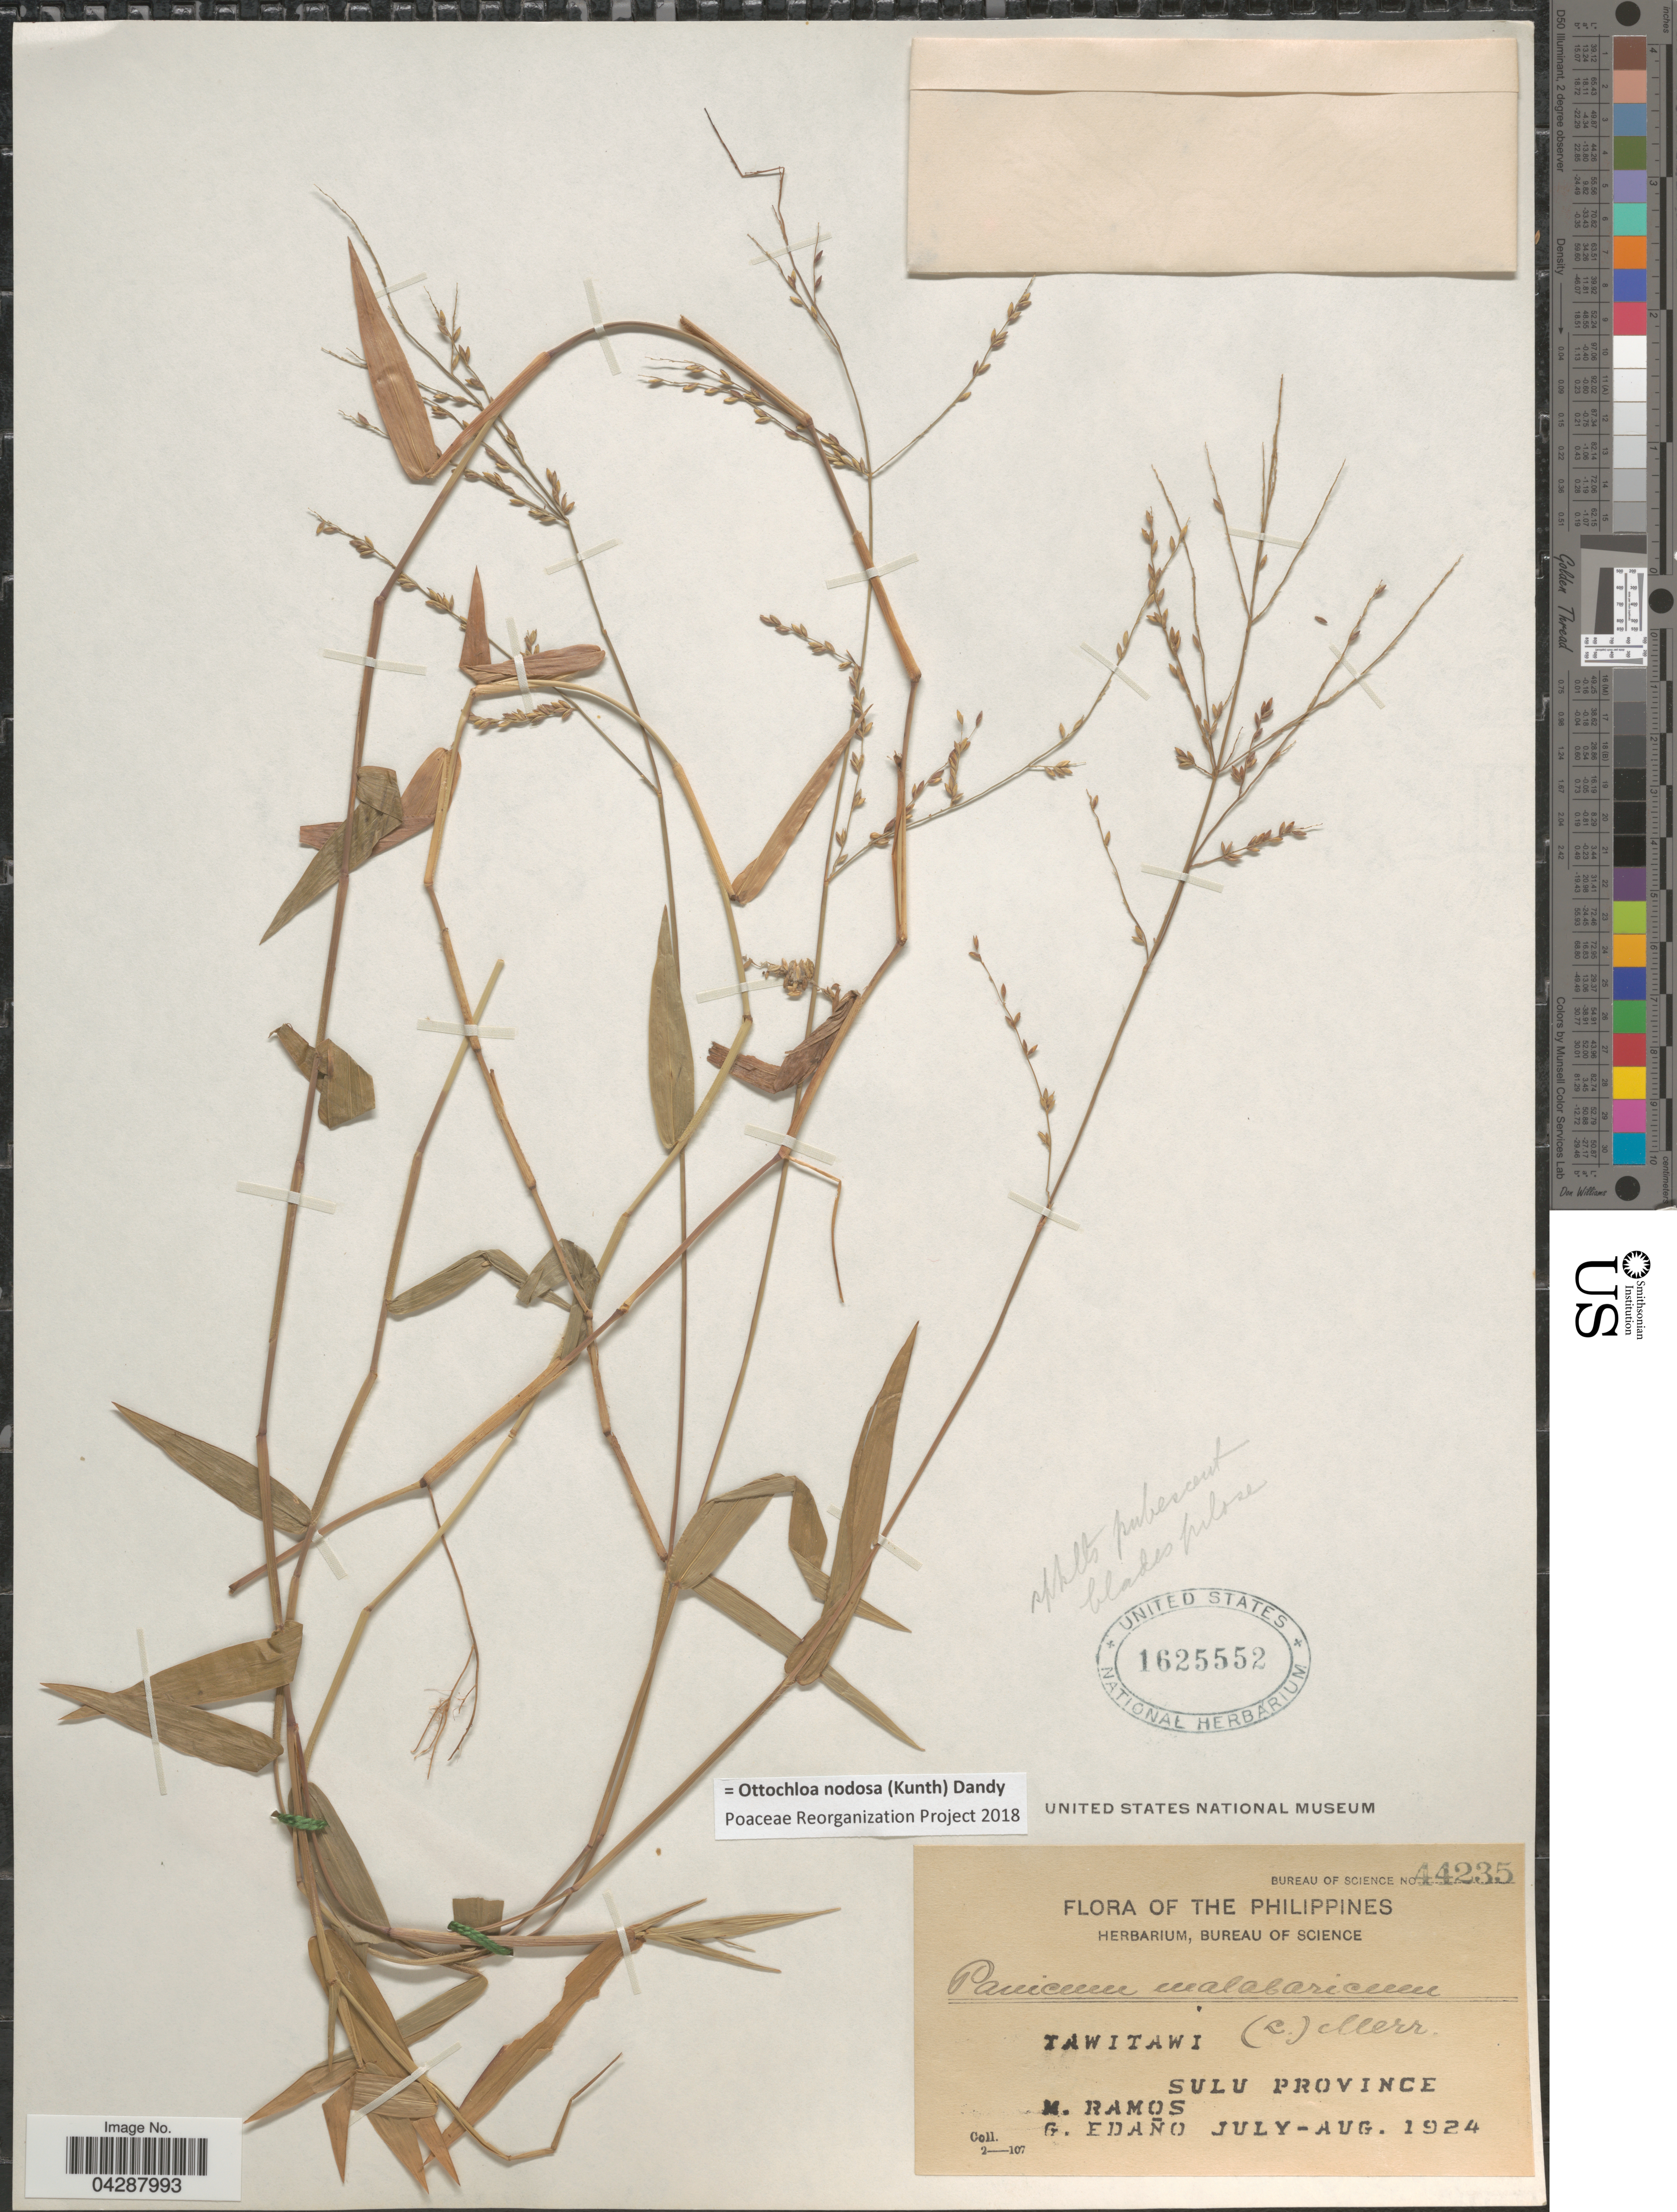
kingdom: Plantae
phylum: Tracheophyta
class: Liliopsida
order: Poales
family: Poaceae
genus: Ottochloa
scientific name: Ottochloa nodosa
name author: (Kunth) Dandy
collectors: M. Ramos & G. Edaño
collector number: Bureau of Science 44235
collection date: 1924-07/1924-08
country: Philippines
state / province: Muslim Mindanao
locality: Tawitawi. Sulu Province.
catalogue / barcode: US 1625552